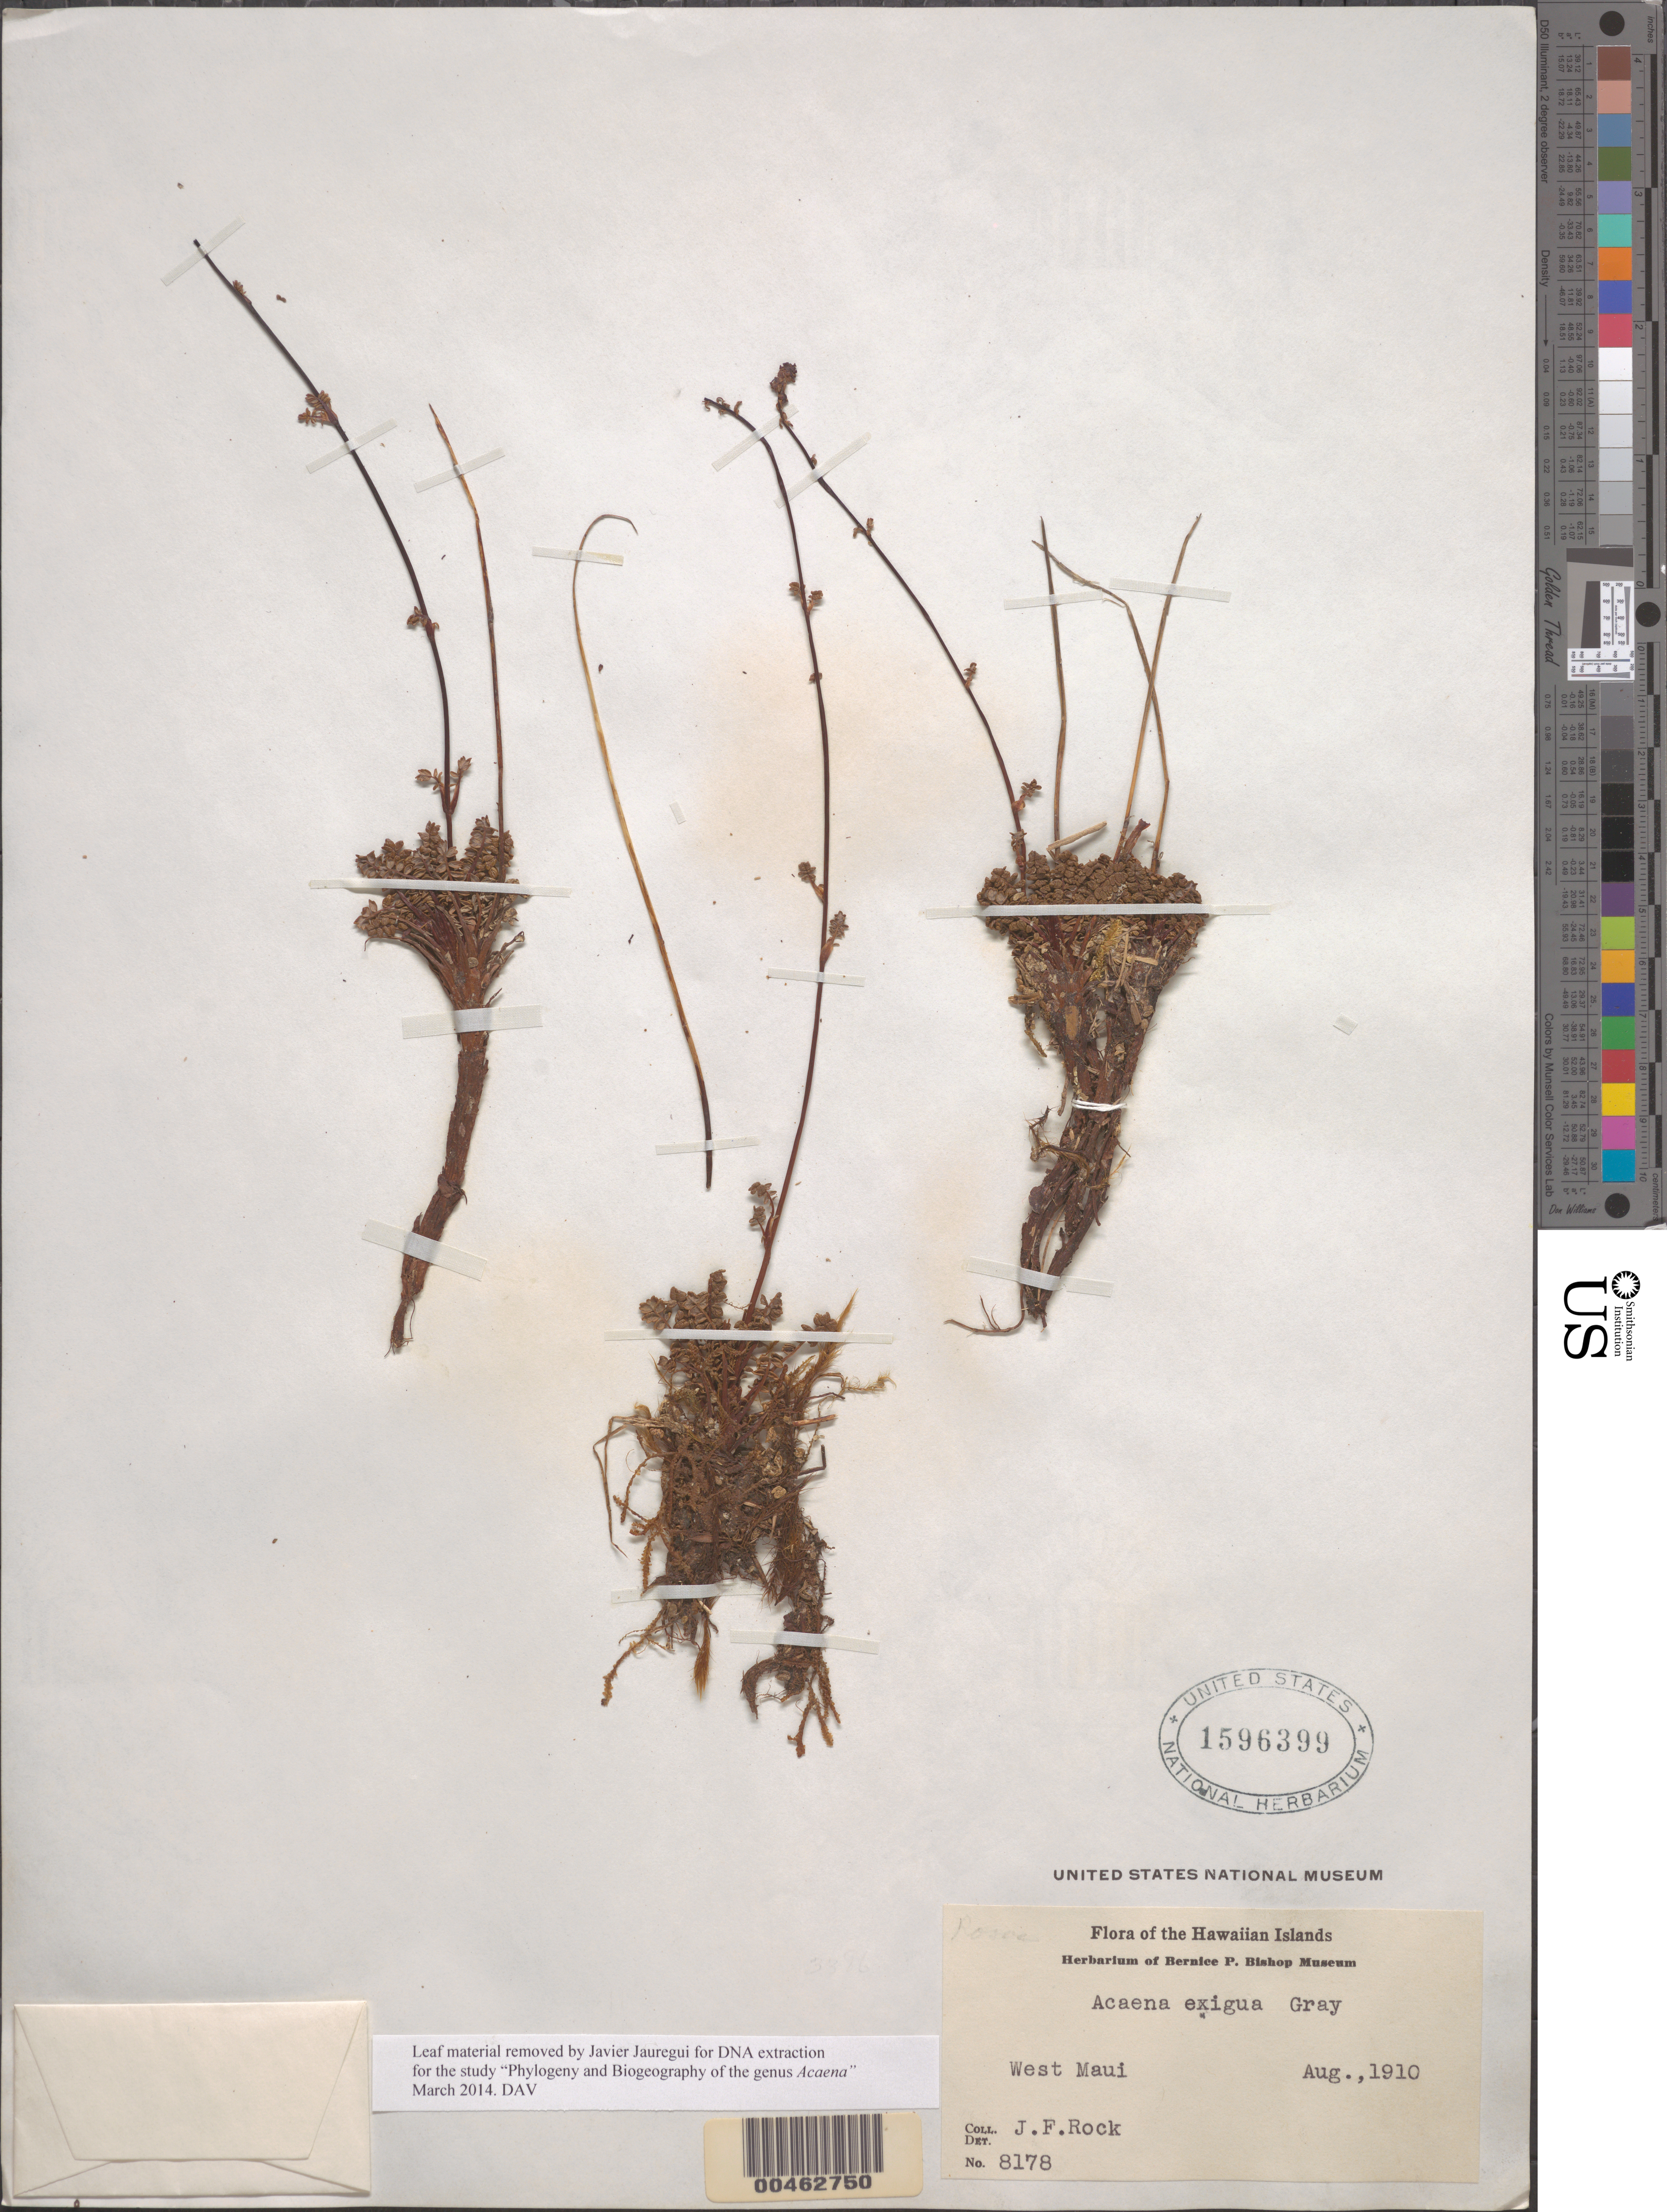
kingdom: Plantae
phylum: Tracheophyta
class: Magnoliopsida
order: Rosales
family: Rosaceae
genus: Acaena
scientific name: Acaena exigua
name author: A. Gray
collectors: J. F. Rock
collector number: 8178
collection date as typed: Aug 1910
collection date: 1910-08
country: United States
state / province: Hawaii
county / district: Maui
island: Maui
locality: W Maui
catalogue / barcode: US 1596399